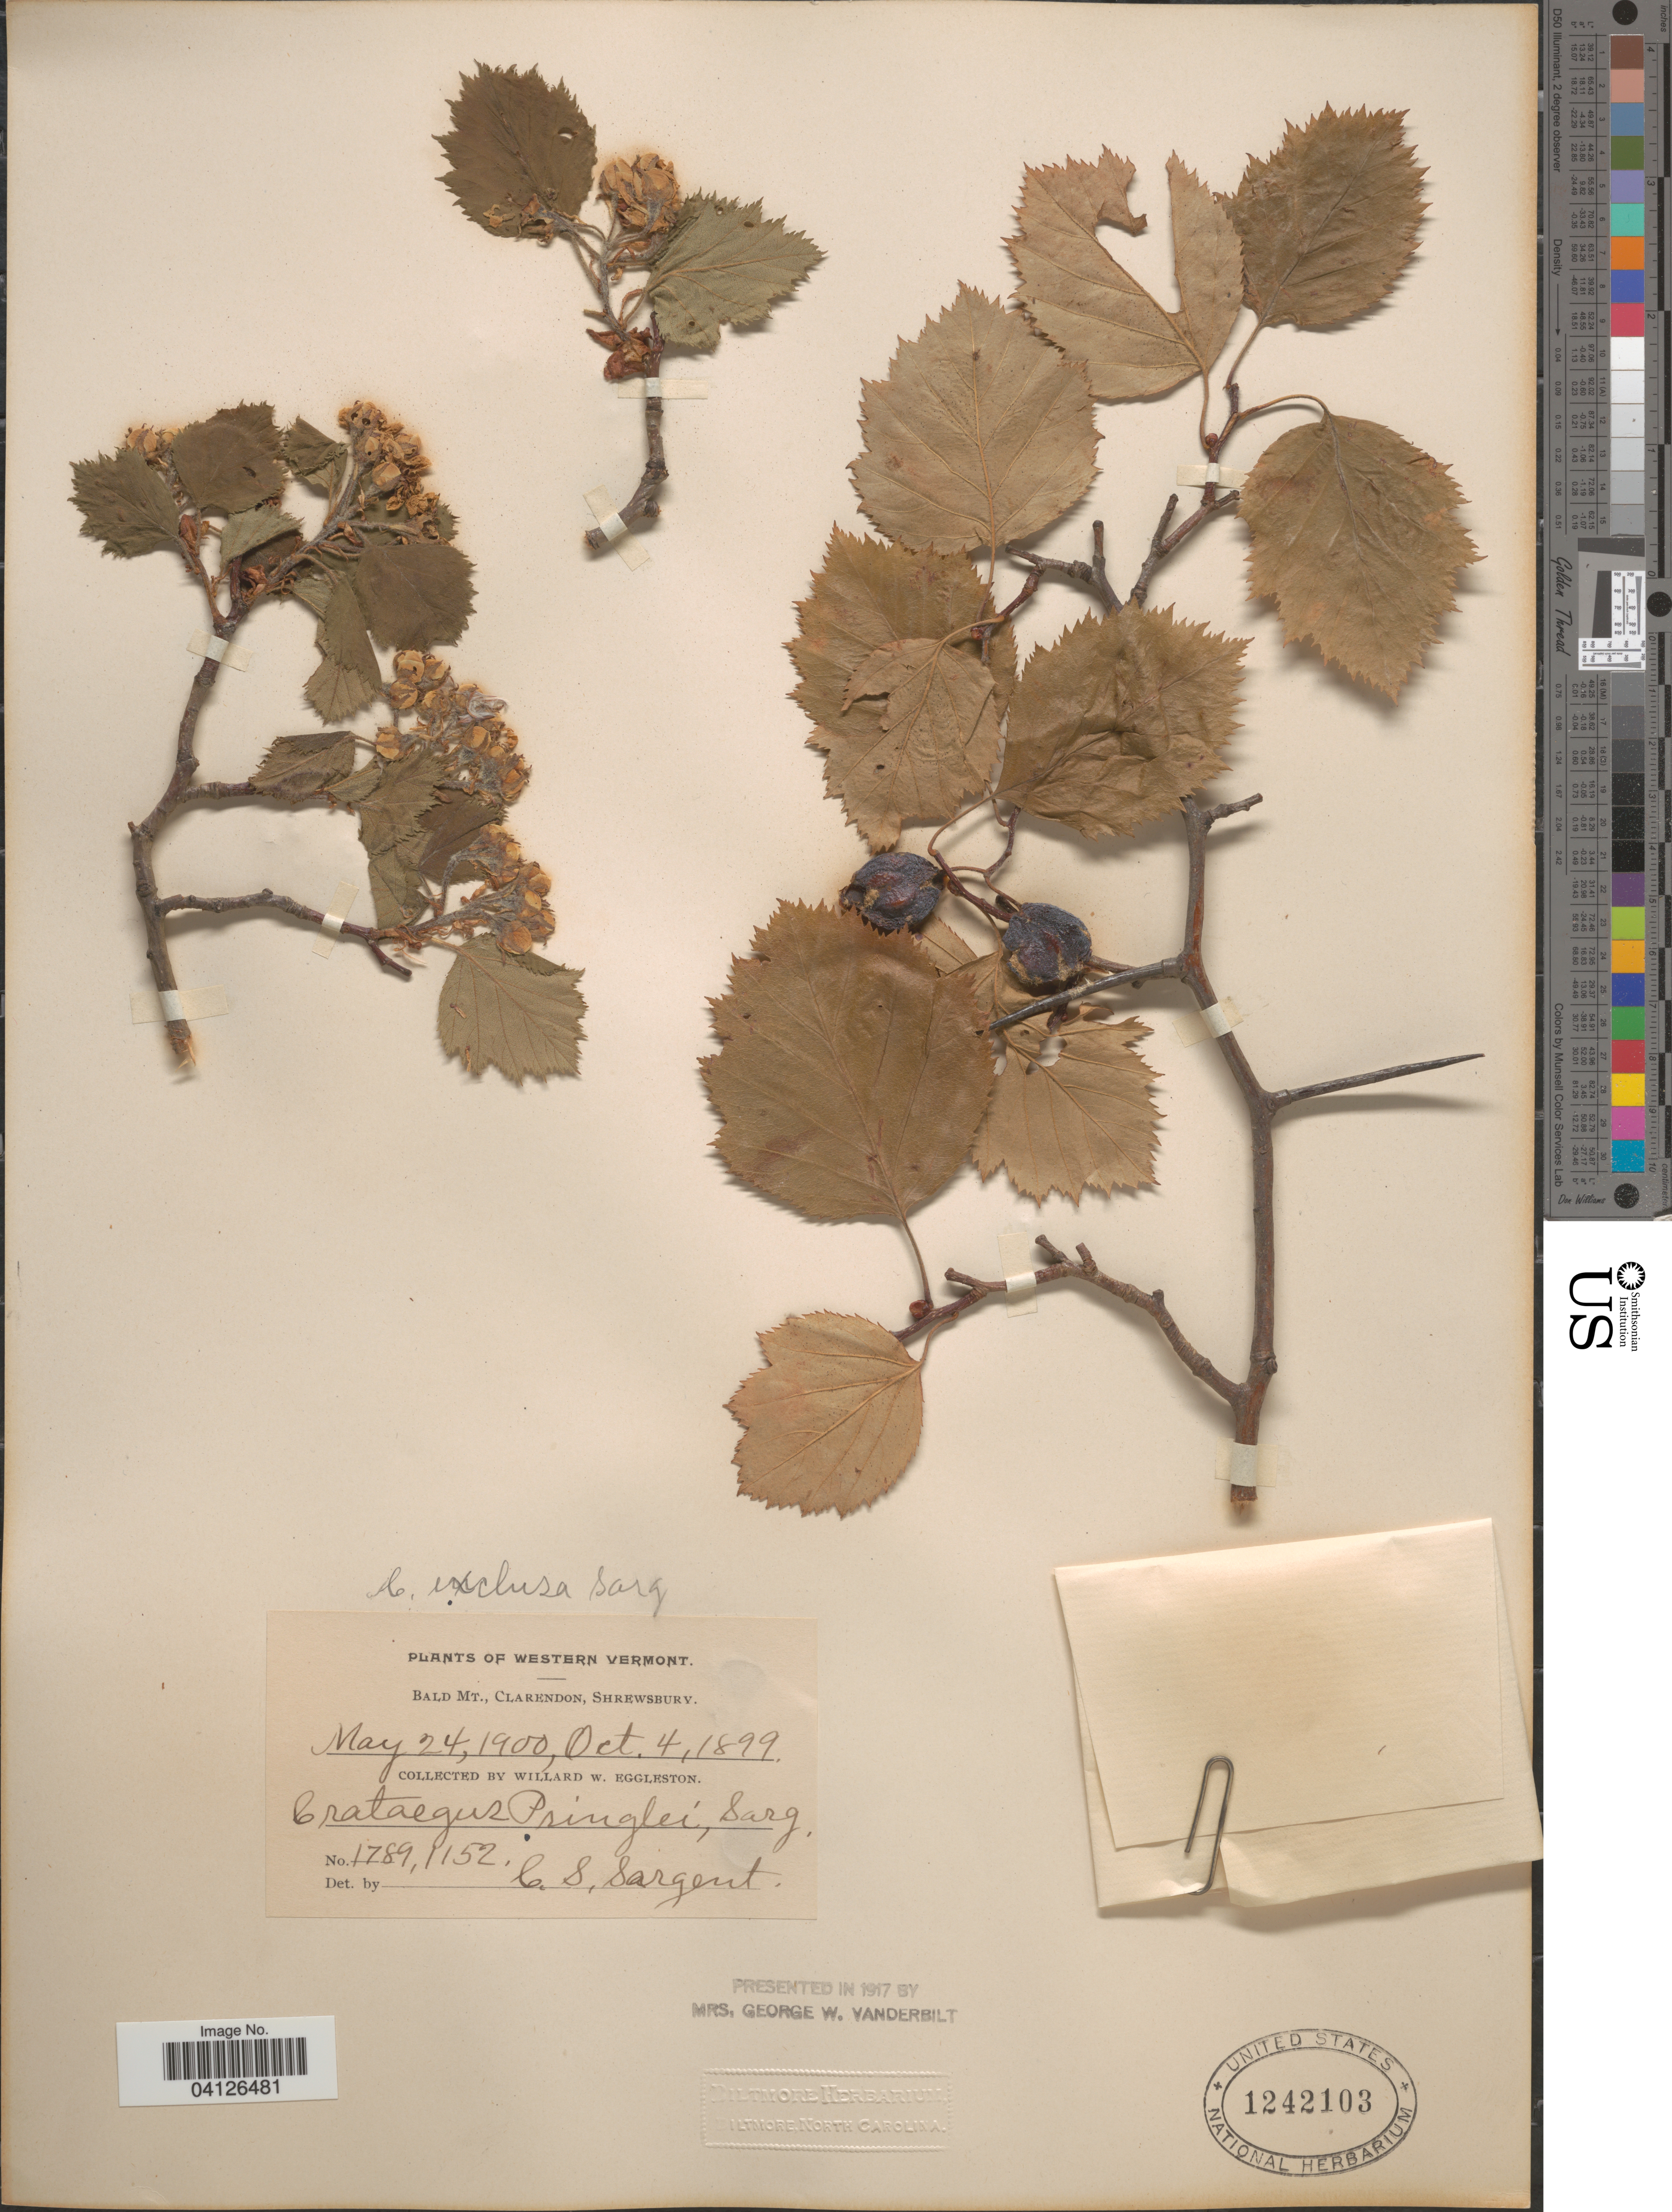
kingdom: Plantae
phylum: Tracheophyta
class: Magnoliopsida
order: Rosales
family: Rosaceae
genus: Crataegus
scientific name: Crataegus exclusa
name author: Sarg.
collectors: W. W. Eggleston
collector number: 1789/1152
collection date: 1899-10-04/1900-05-24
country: United States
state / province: Vermont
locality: Western Vermont. Bald Mt., Clarendon, Shrewsbury.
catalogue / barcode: US 1242103